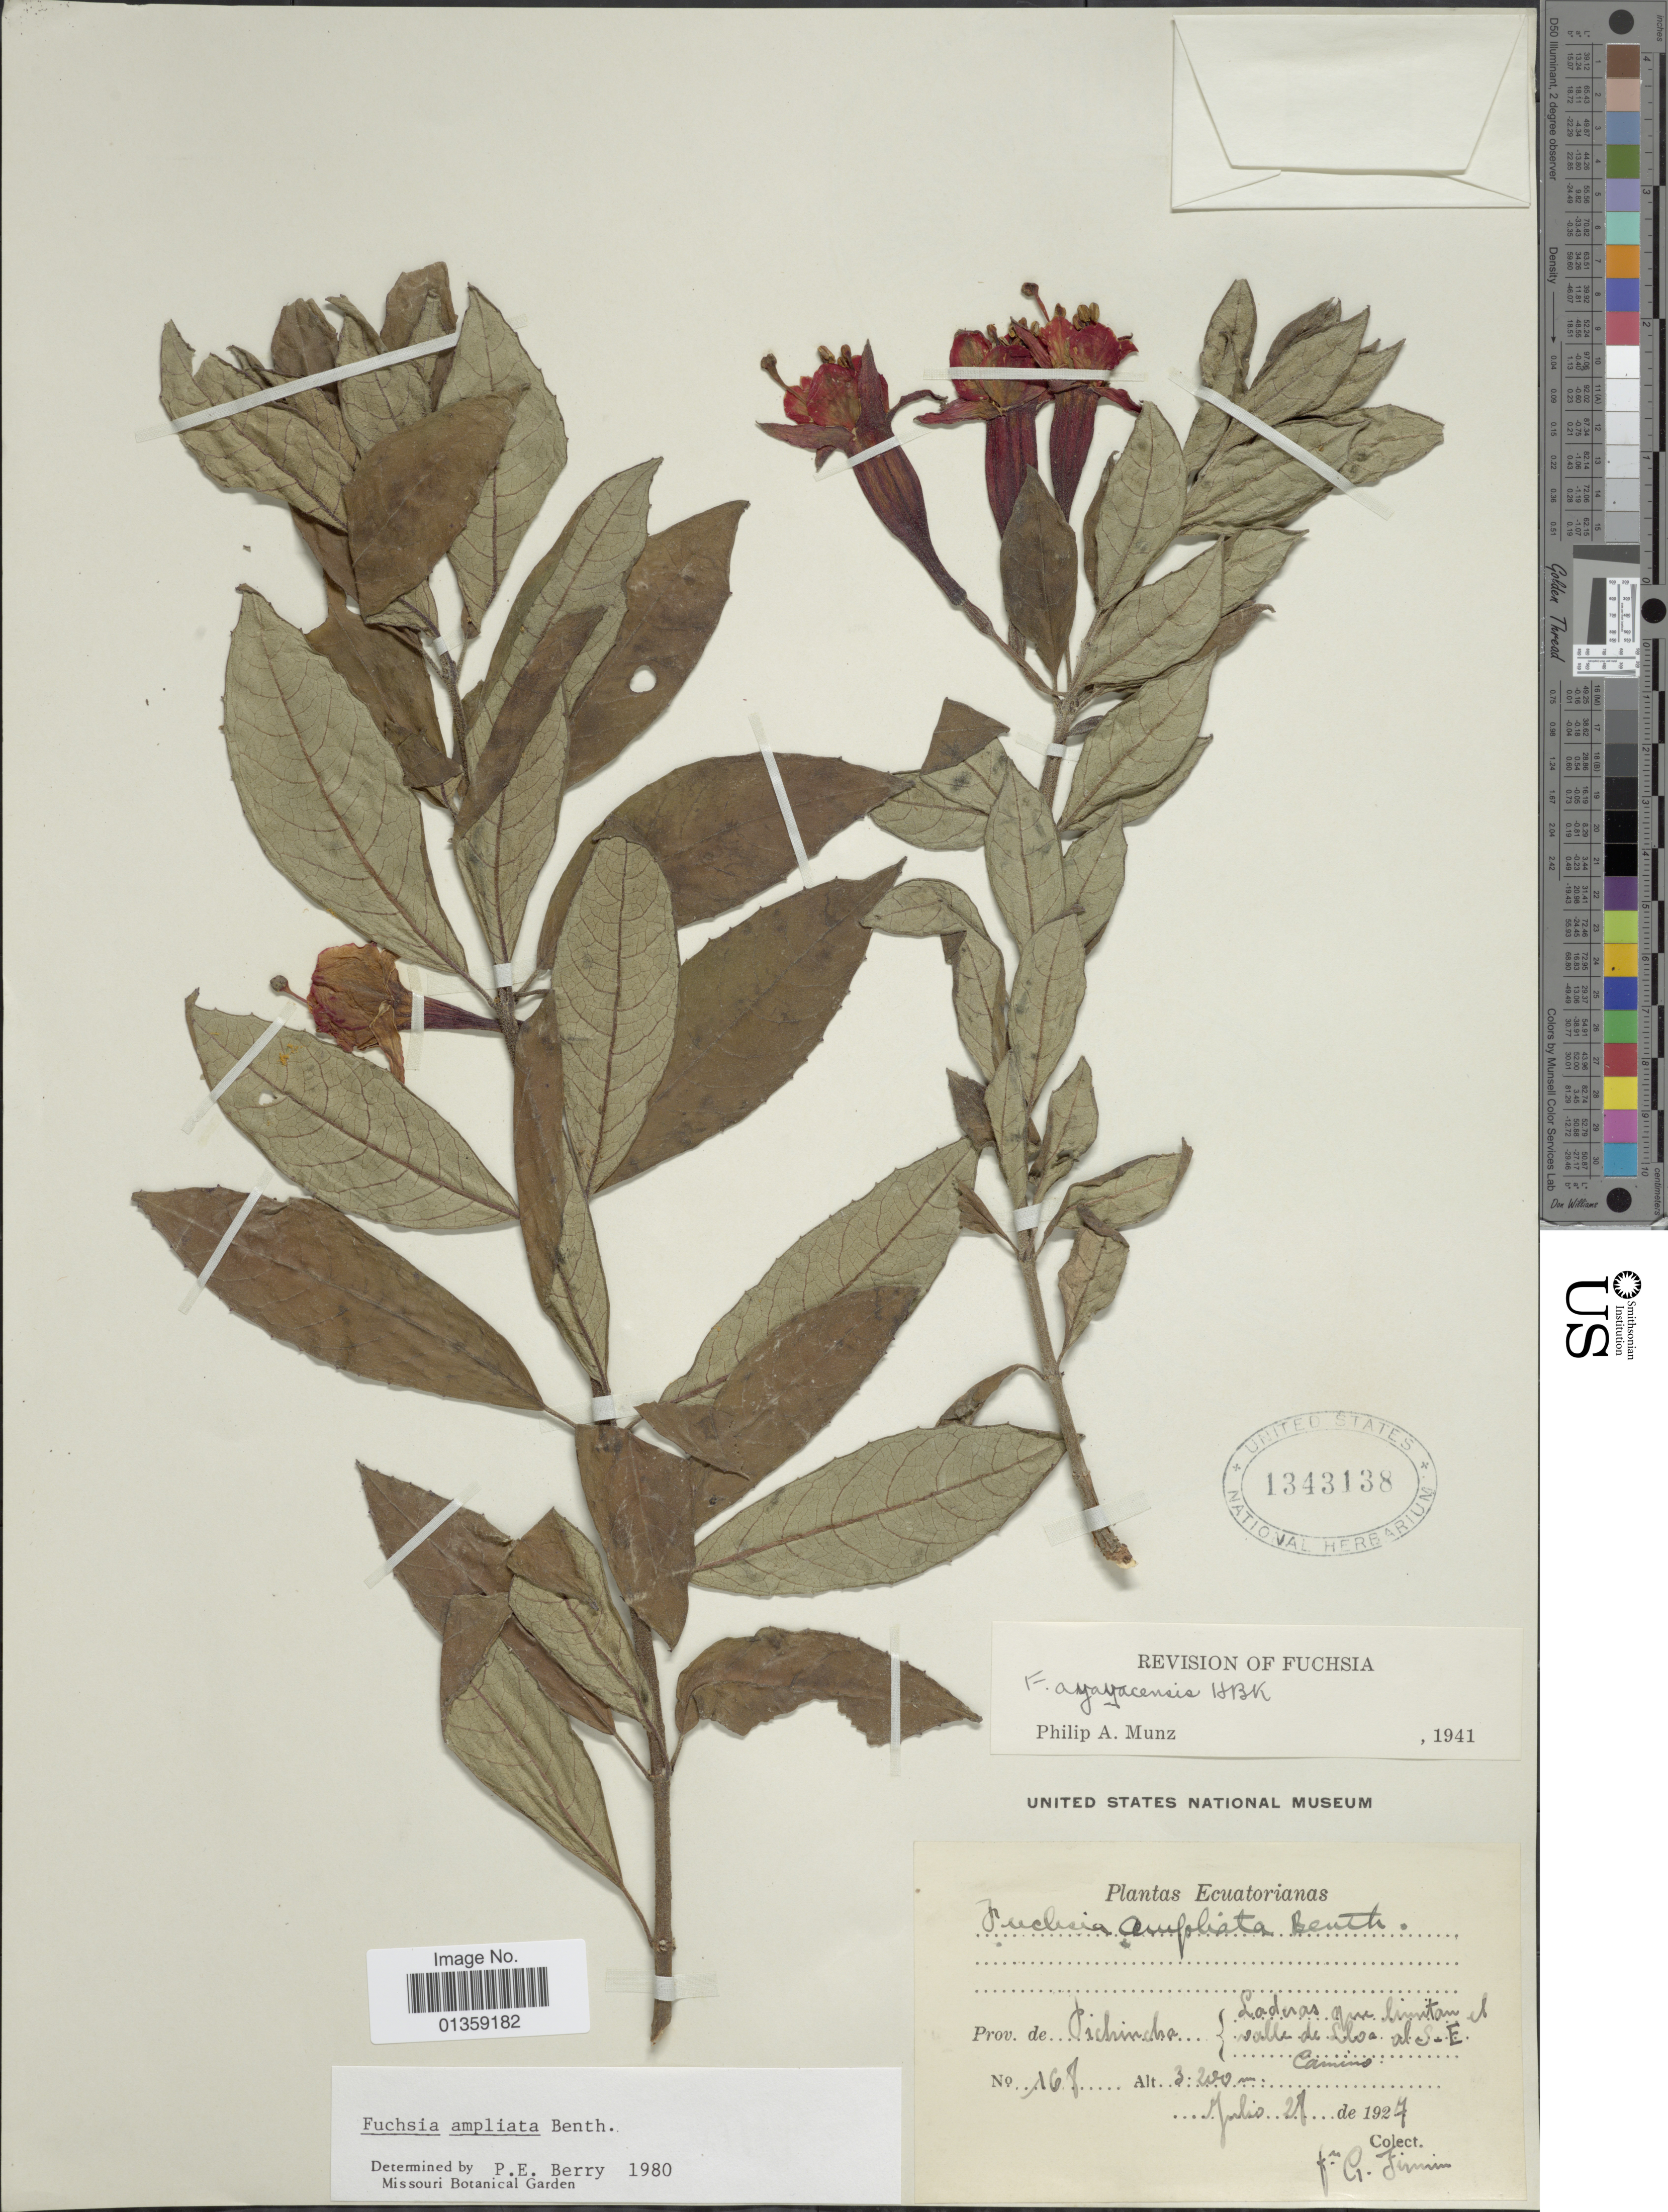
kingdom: Plantae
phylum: Tracheophyta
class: Magnoliopsida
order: Myrtales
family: Onagraceae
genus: Fuchsia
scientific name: Fuchsia ampliata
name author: Benth.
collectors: G. Firmin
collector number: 167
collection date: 1927-07-27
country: Ecuador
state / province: Pichincha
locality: Laderas que limitan el valle de Lloa al S.E. Camino.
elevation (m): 3200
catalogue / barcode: US 1343138